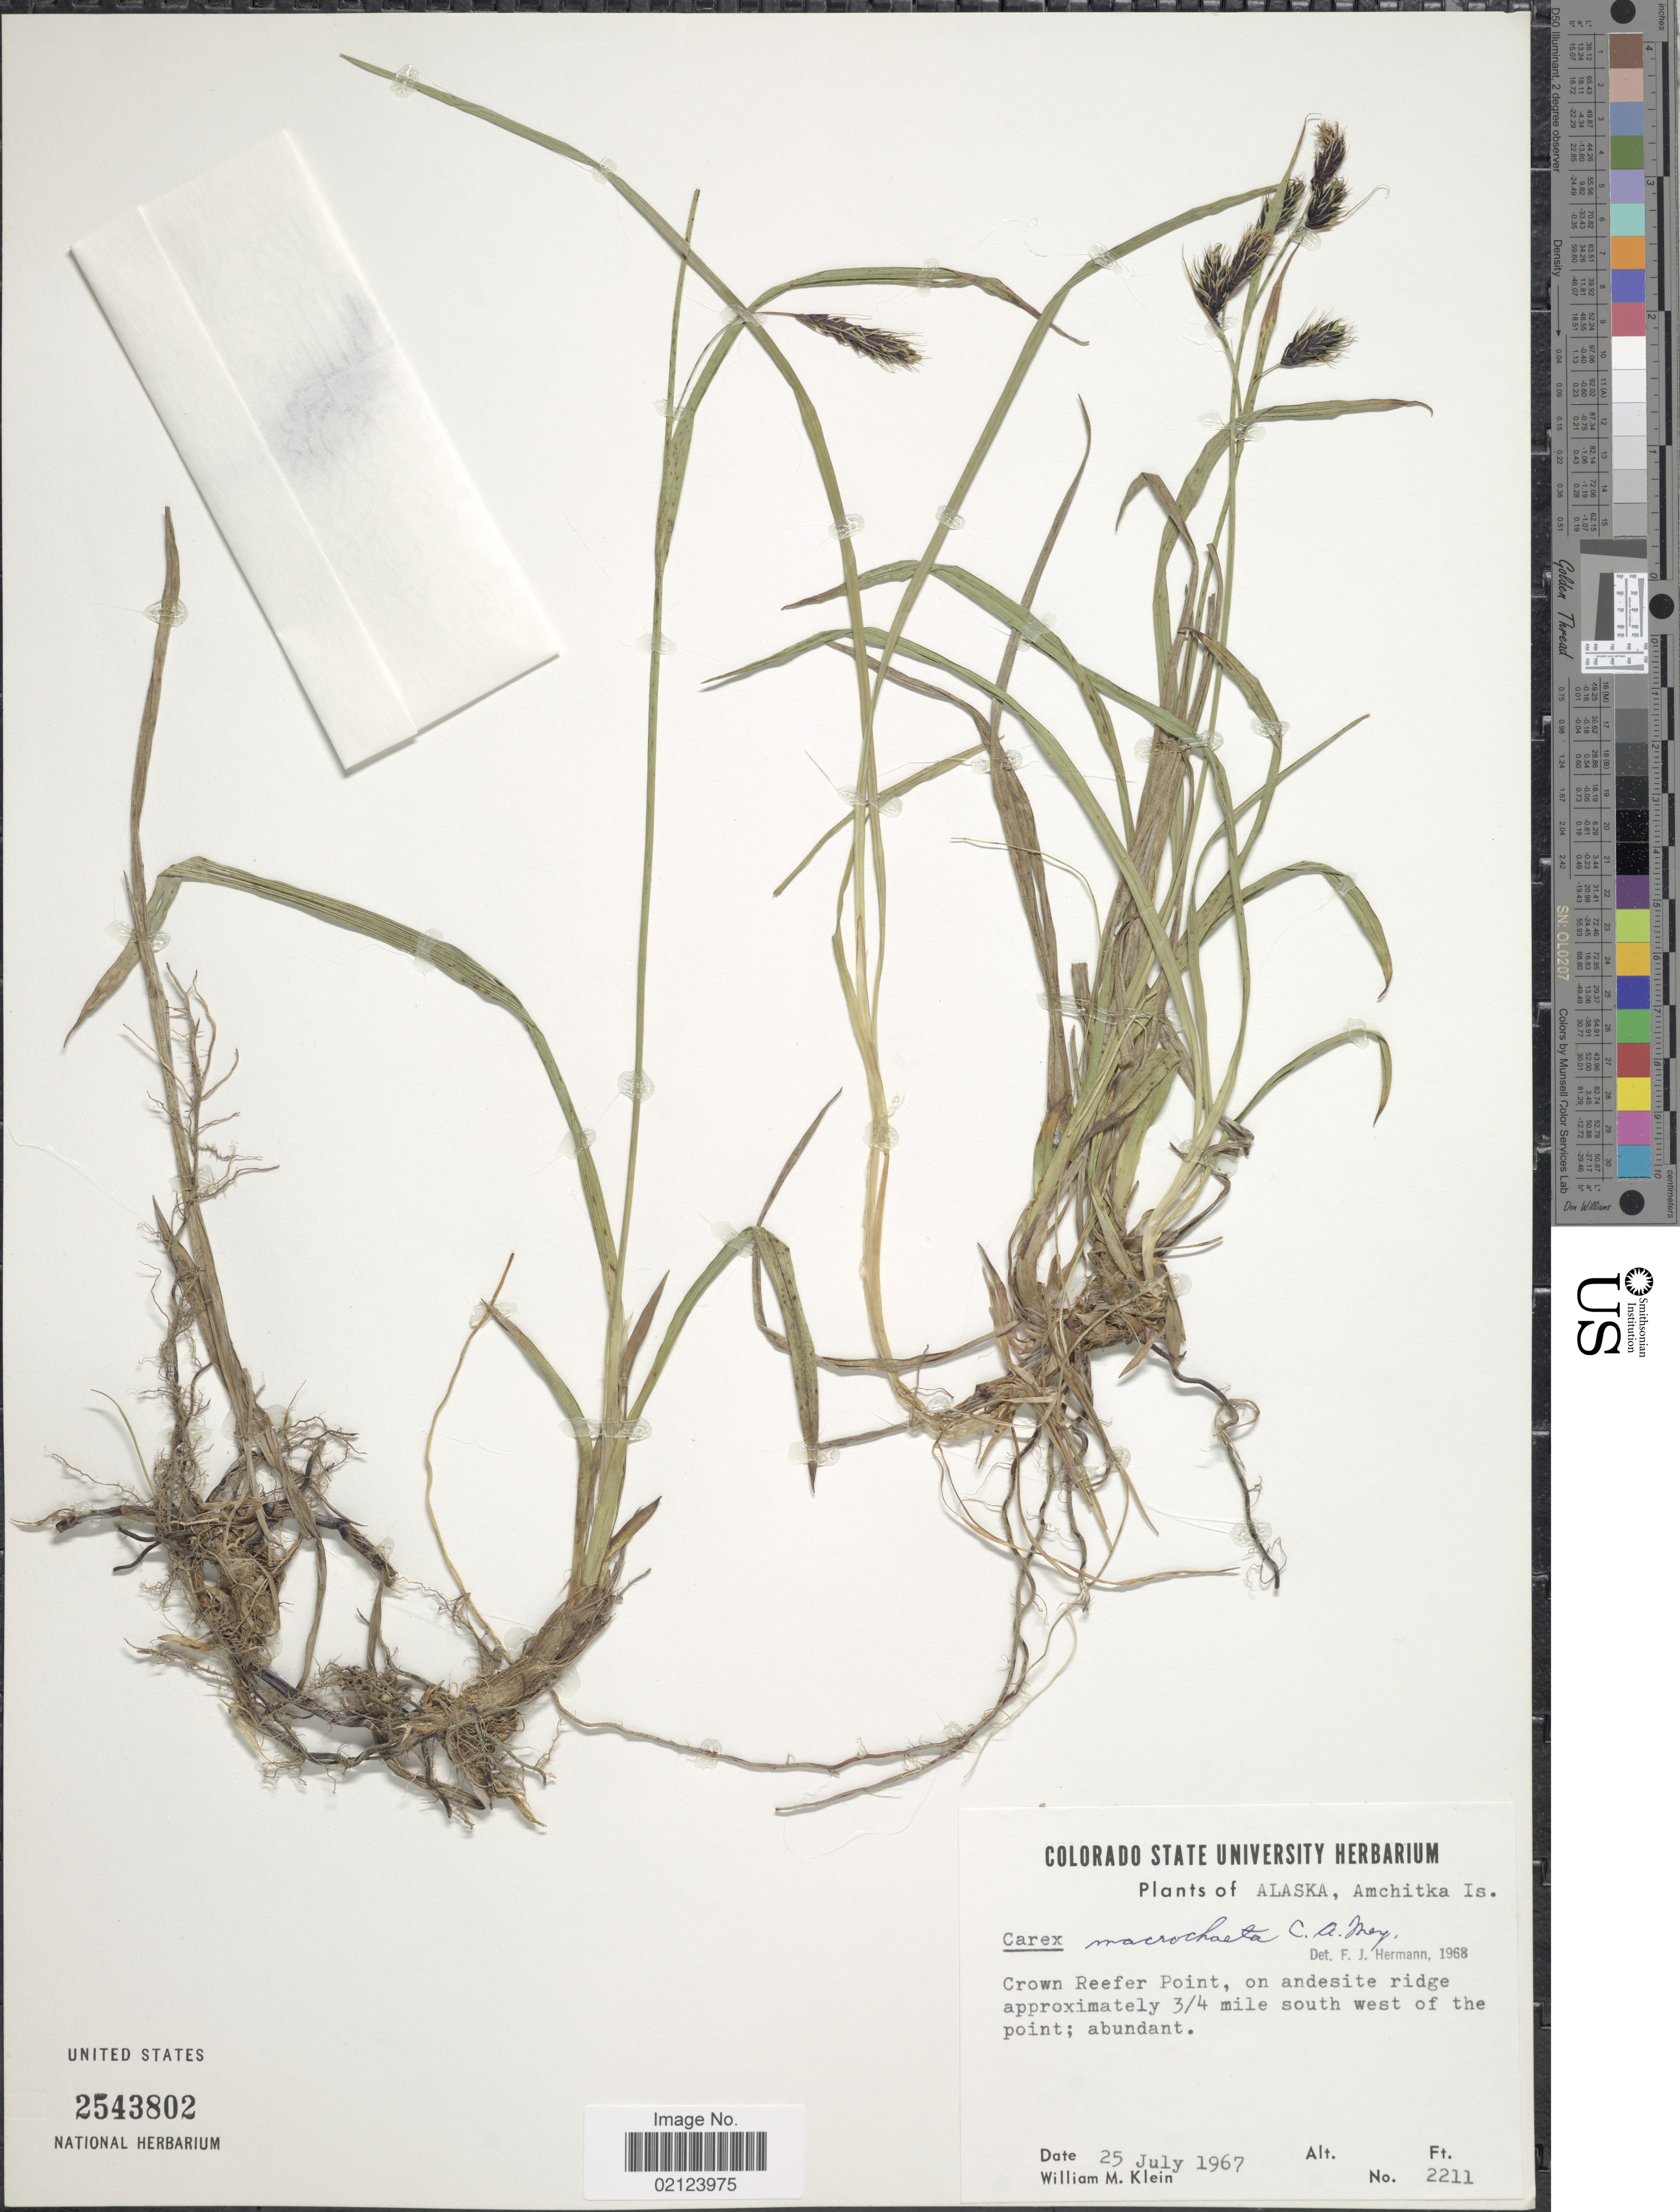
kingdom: Plantae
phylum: Tracheophyta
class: Liliopsida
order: Poales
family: Cyperaceae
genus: Carex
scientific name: Carex macrochaeta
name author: C.A. Mey.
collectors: W. M. Klein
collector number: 2211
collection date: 1967-07-25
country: United States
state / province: Alaska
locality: Amchitka Is., on andesite ridge approximately 3/4 mile south west of the point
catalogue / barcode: US 2543802